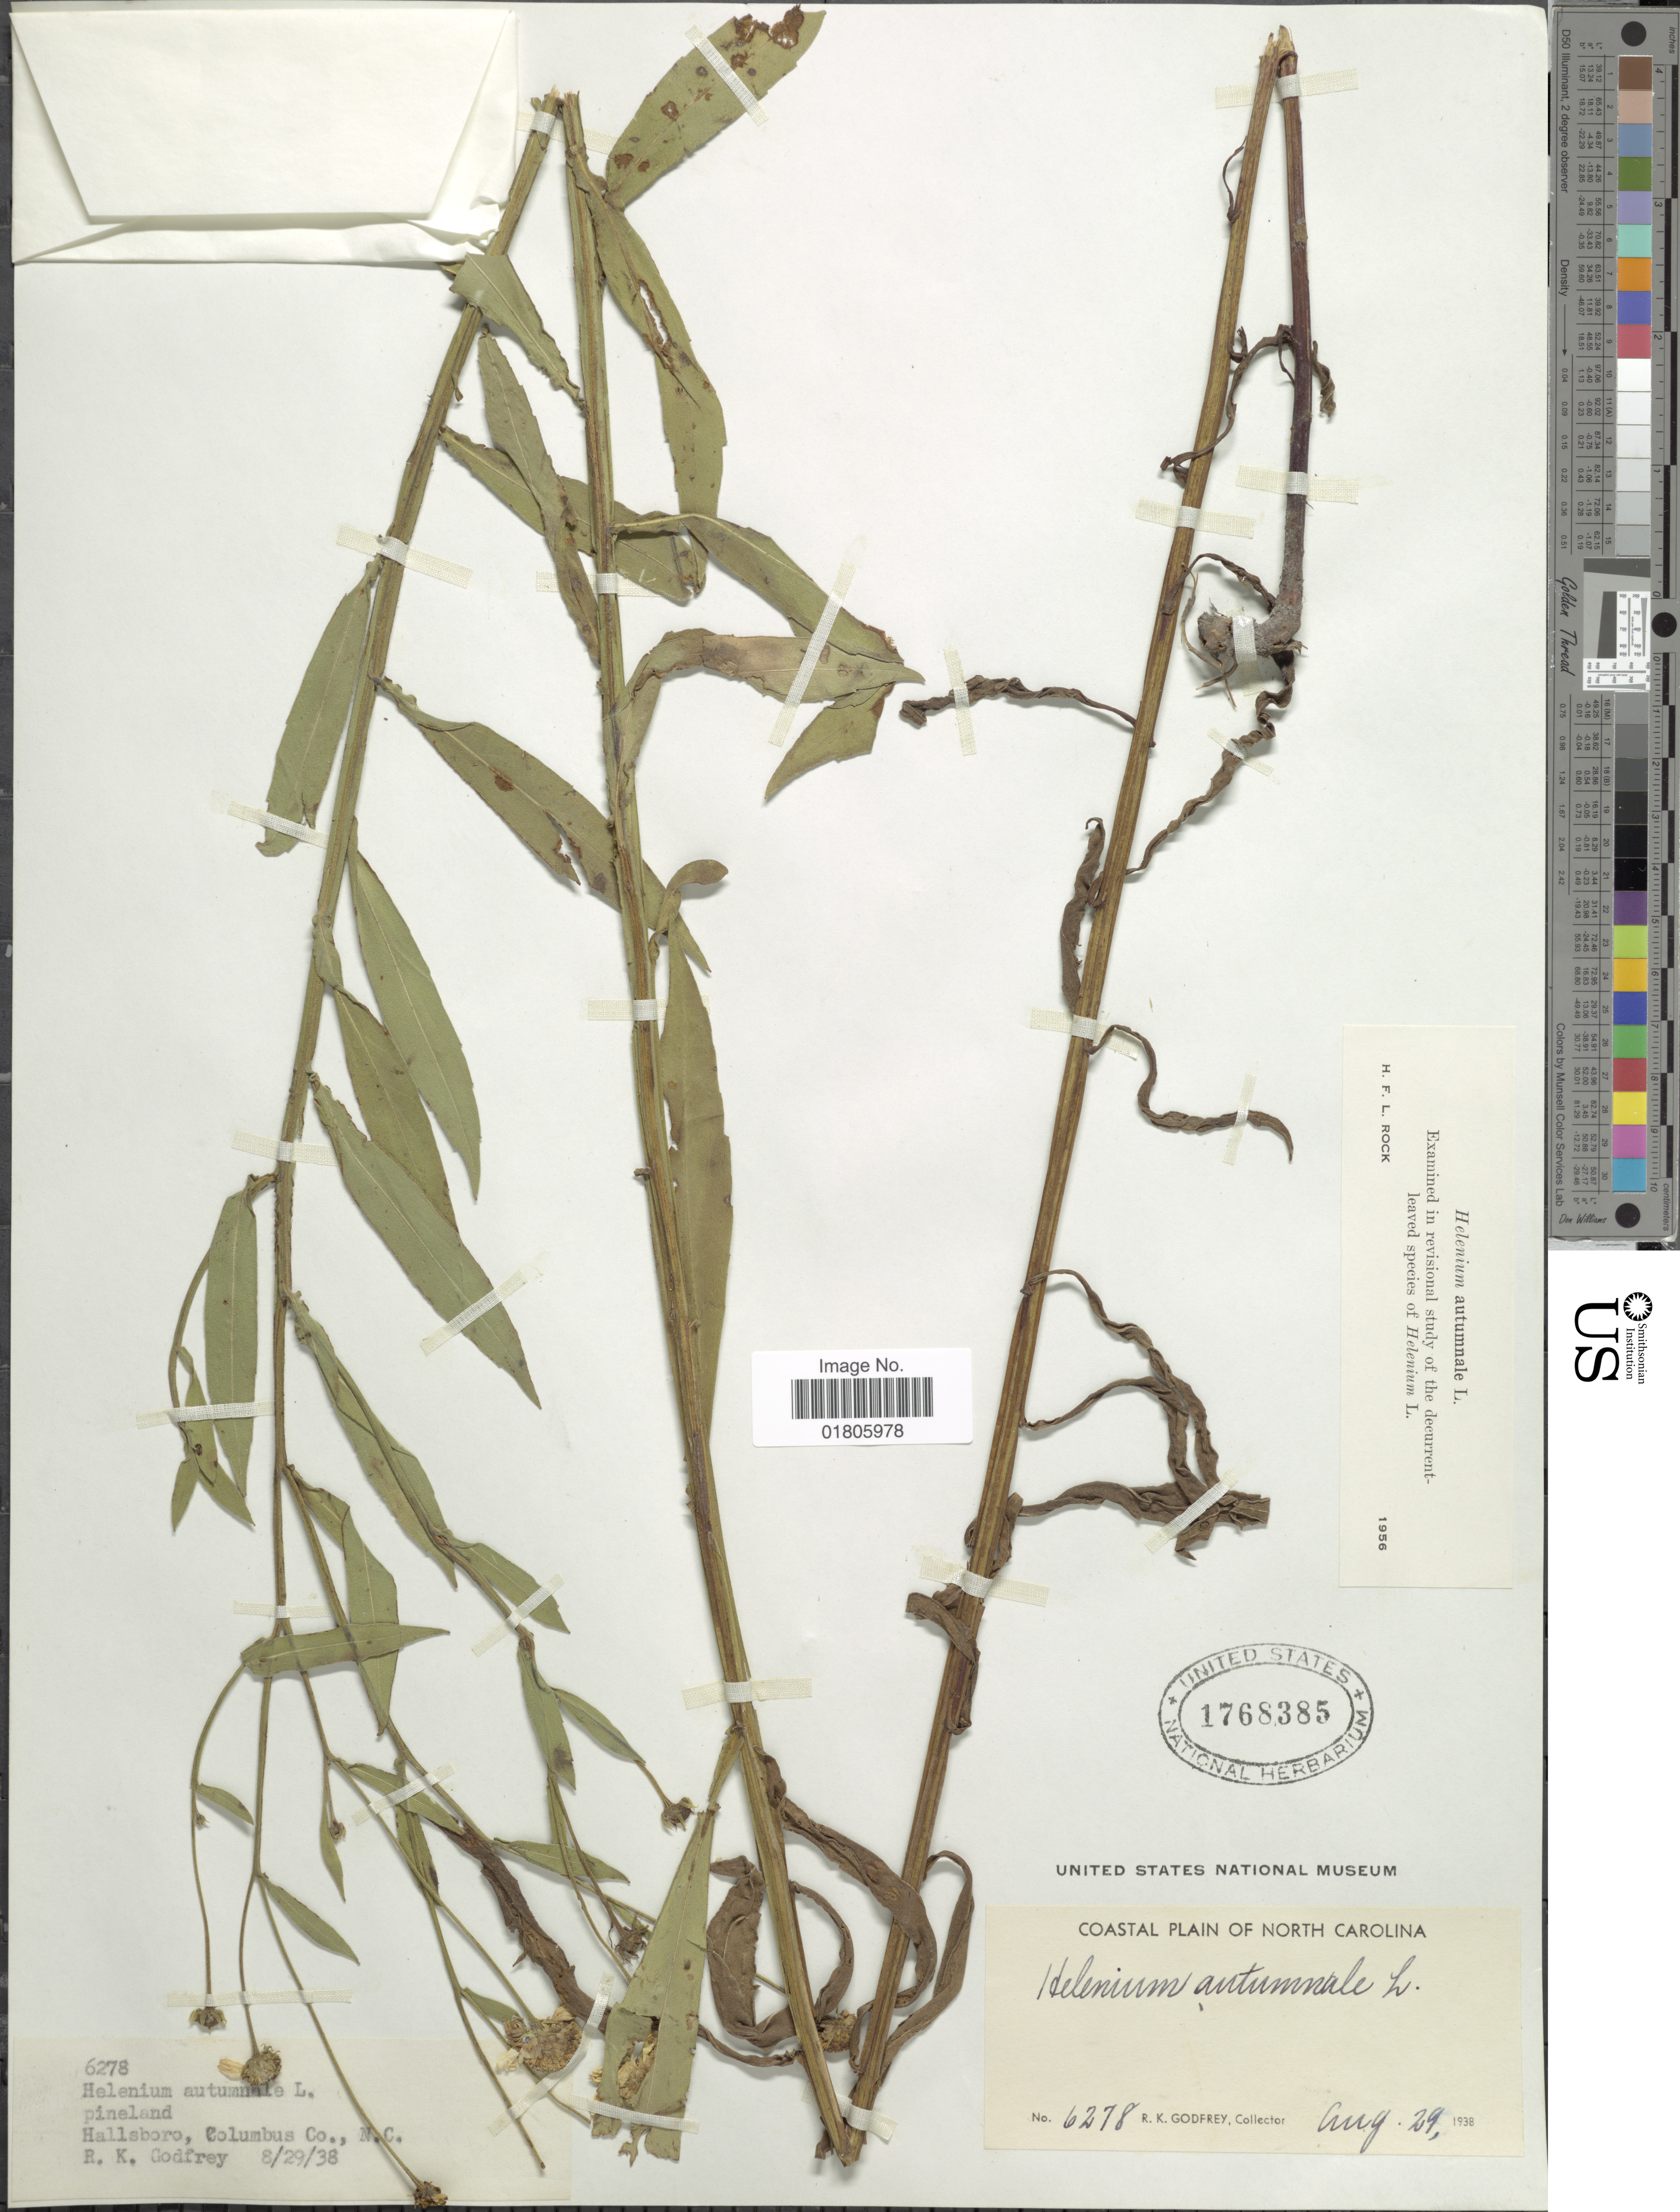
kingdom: Plantae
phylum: Tracheophyta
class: Magnoliopsida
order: Asterales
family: Asteraceae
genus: Helenium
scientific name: Helenium autumnale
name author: L.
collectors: R. K. Godfrey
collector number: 6278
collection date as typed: Transcribed d/m/y: 29/3/38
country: United States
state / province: North Carolina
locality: Hallsboro, Columbus Co. Coastal Plain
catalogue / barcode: US 1768385